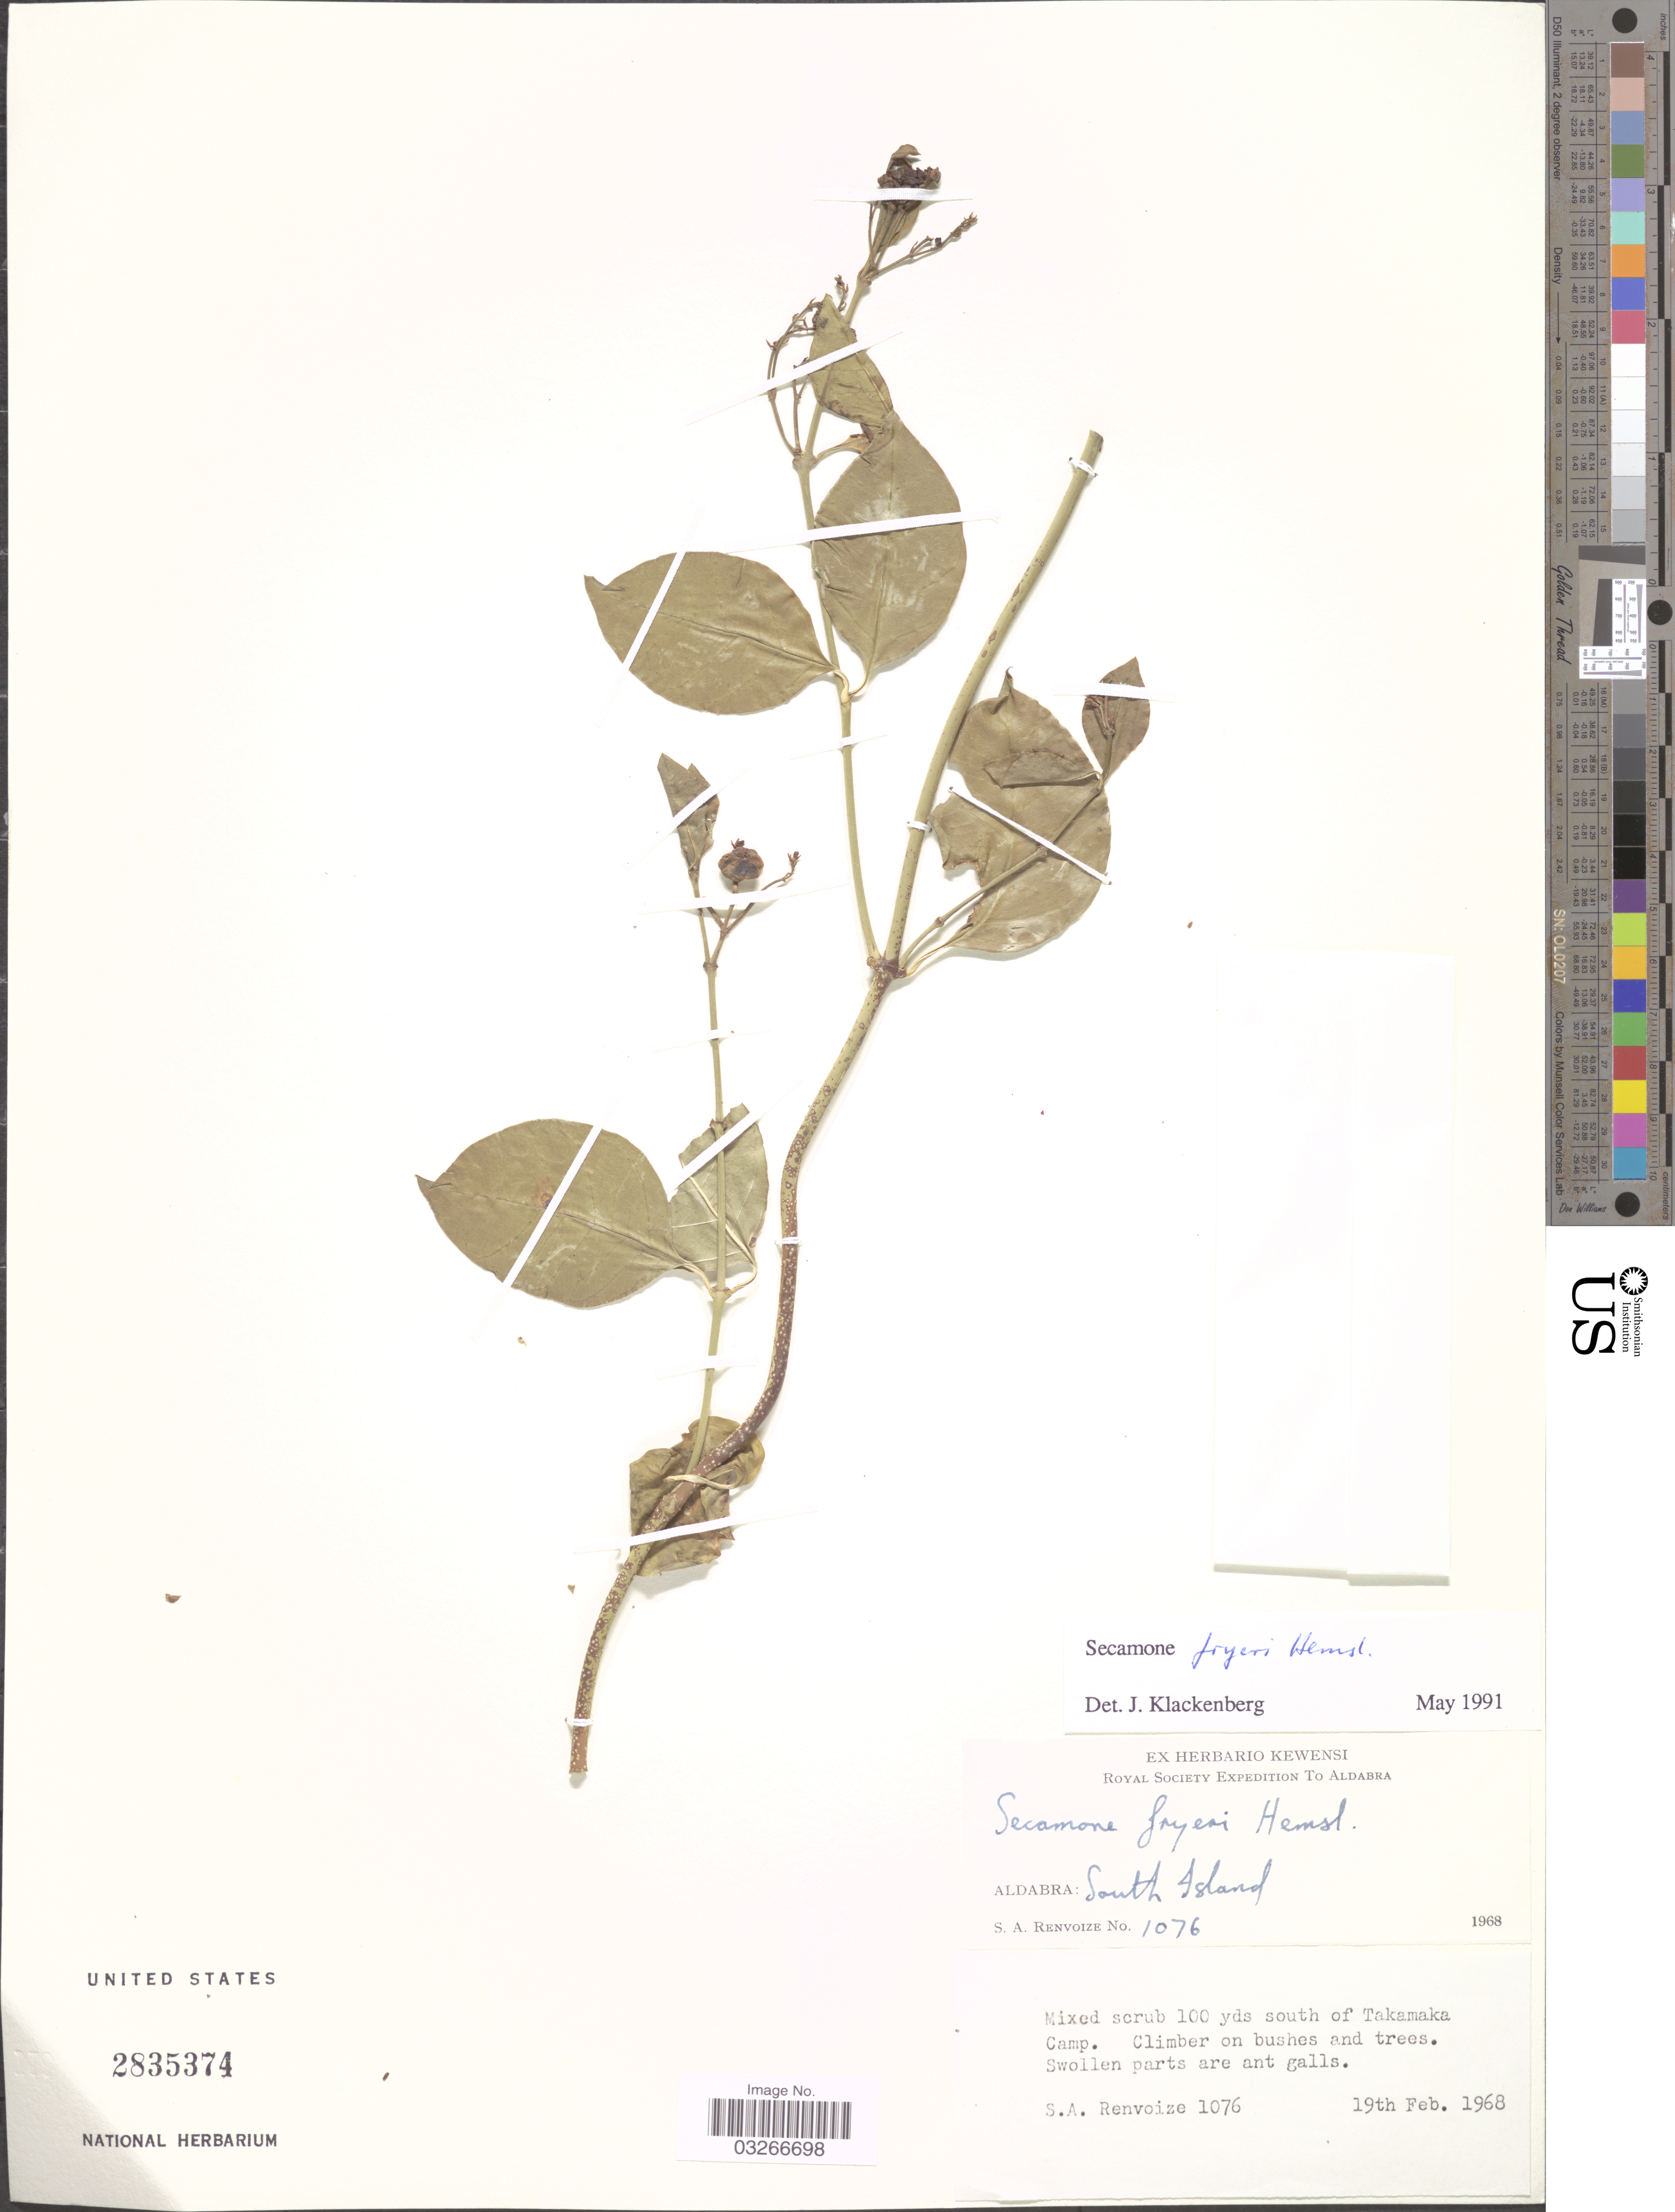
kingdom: Plantae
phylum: Tracheophyta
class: Magnoliopsida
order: Gentianales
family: Apocynaceae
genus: Secamone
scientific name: Secamone fryeri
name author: Hemsl.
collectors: S. A. Renvoize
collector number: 1076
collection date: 1968-02-19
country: Seychelles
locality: Aldabra: South Island, Mixed scrub 100 yds south of Takamaka Camp.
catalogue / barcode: US 2835374